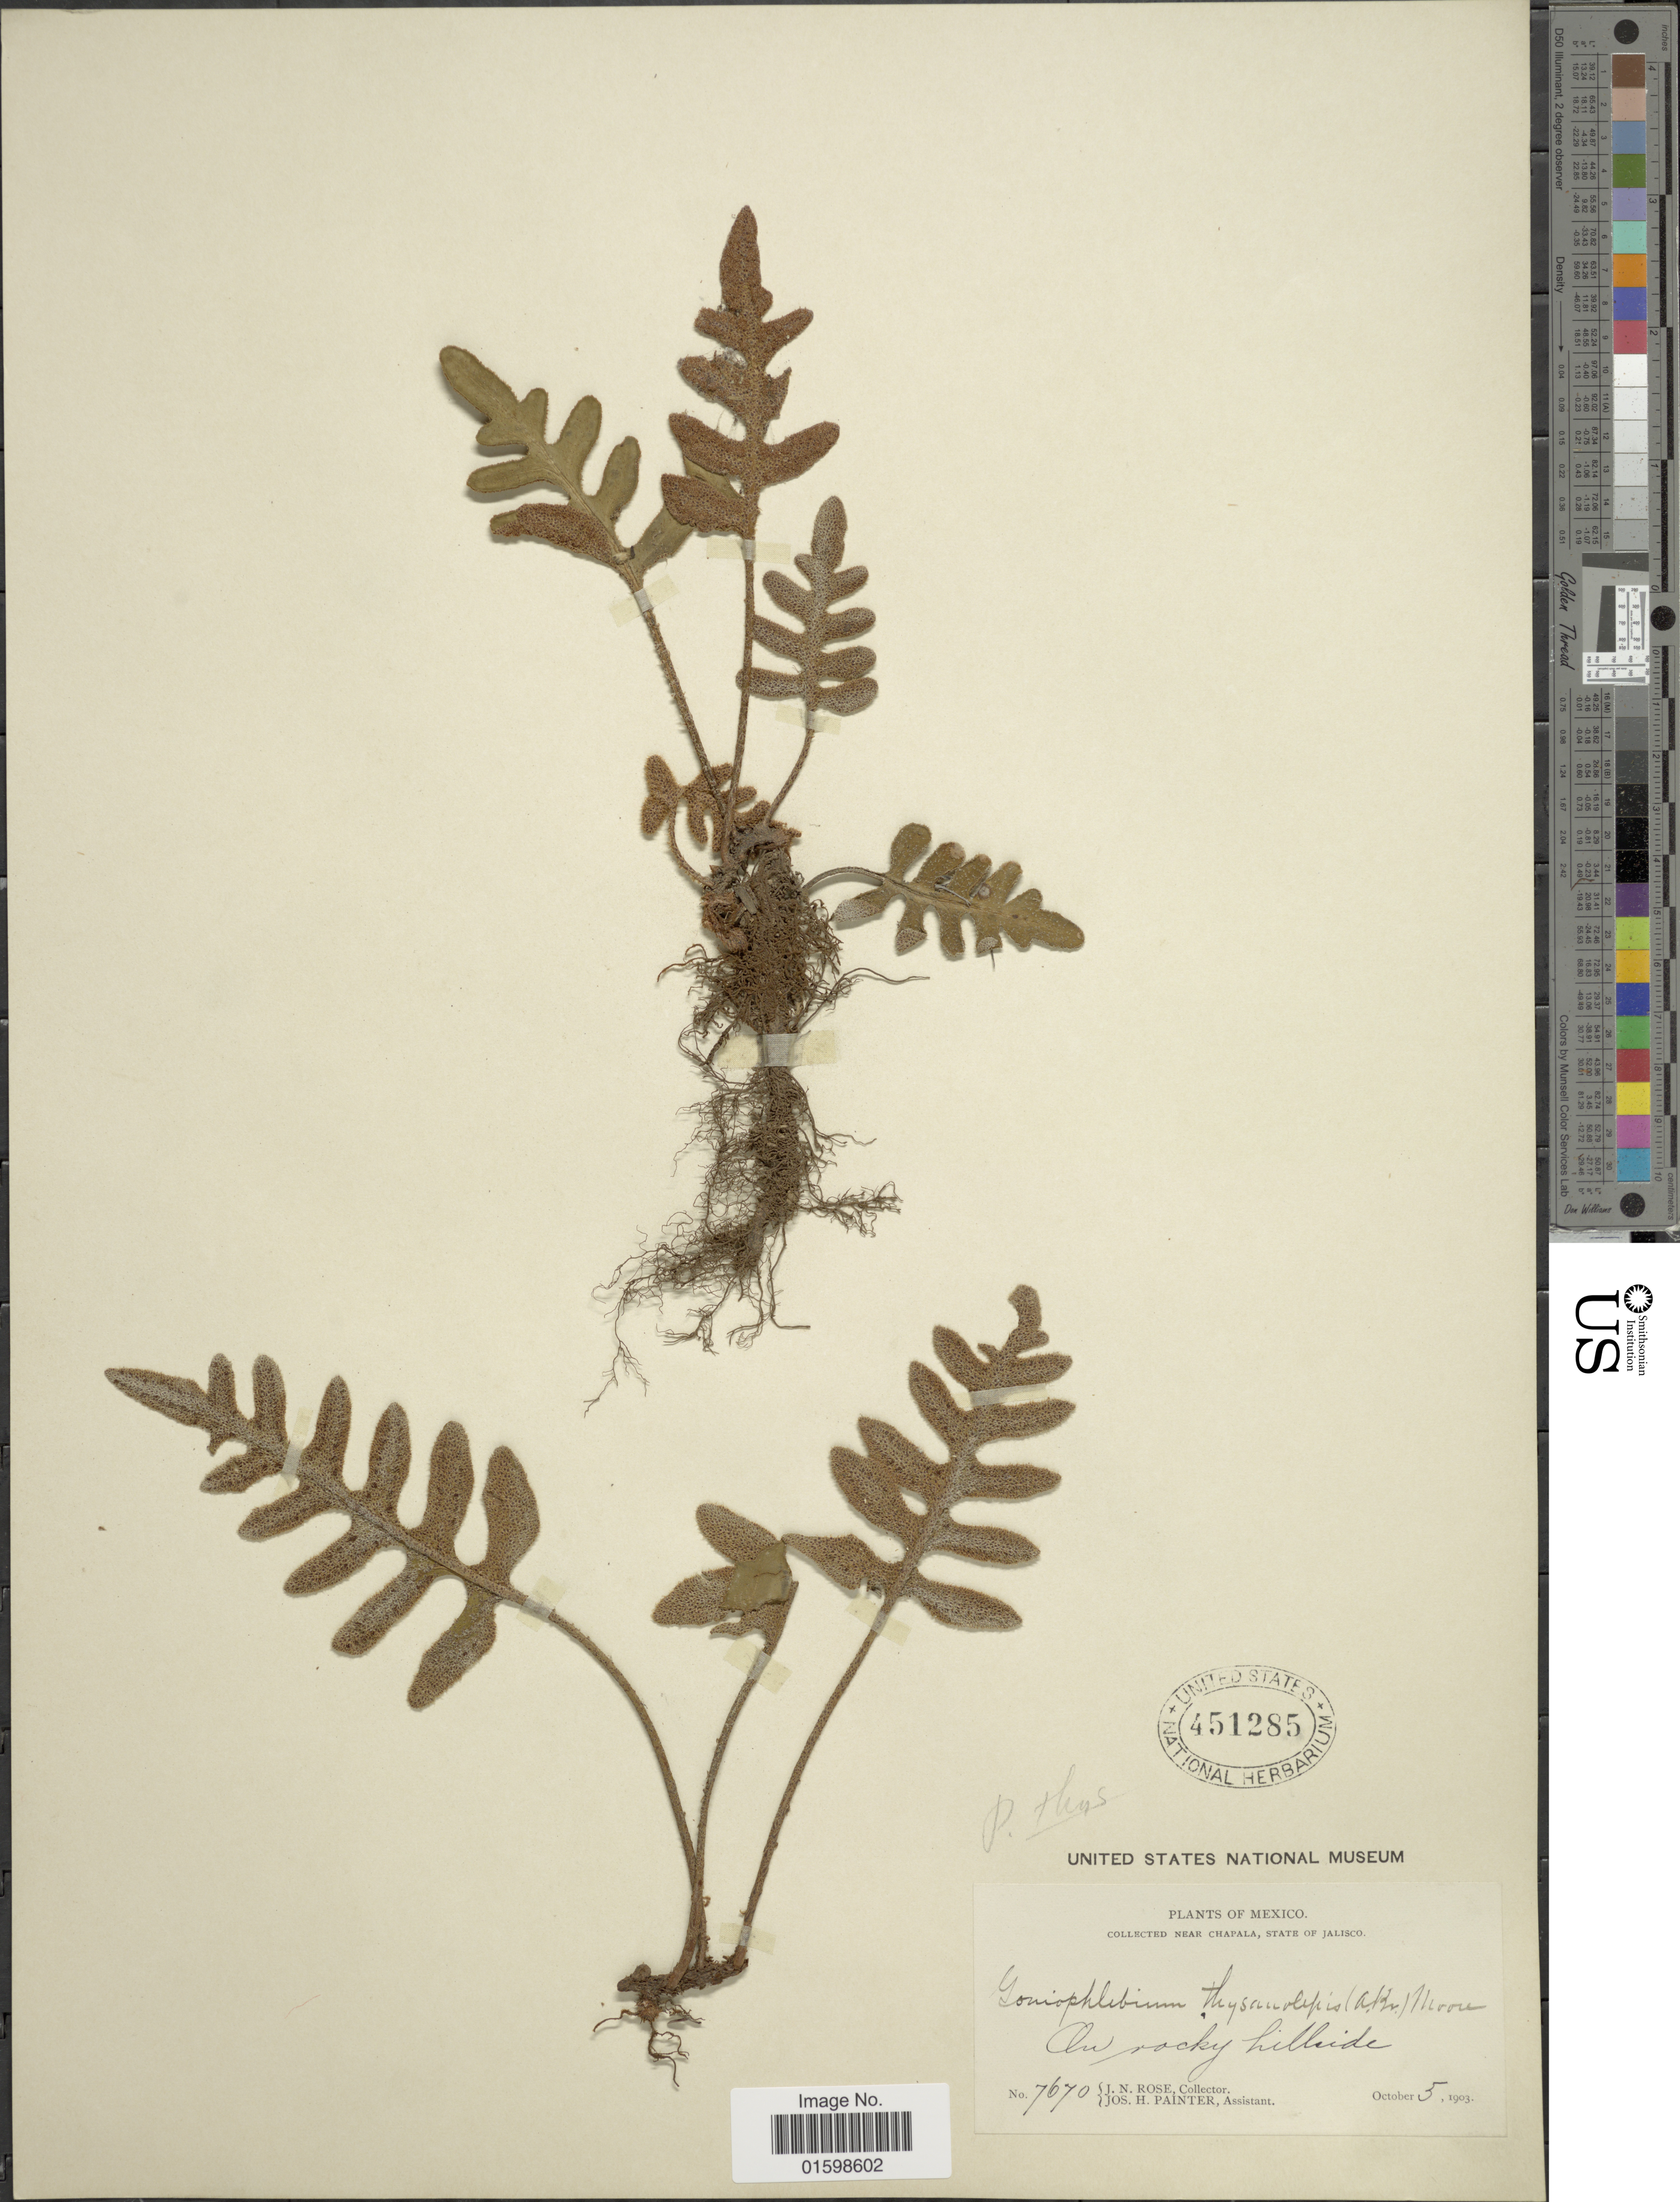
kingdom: Plantae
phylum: Tracheophyta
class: Polypodiopsida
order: Polypodiales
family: Polypodiaceae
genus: Pleopeltis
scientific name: Pleopeltis thyssanolepis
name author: (A. Braun ex Klotzsch) E.G. Andrews & Windham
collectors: J. N. Rose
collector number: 7670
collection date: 1903-10-05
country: Mexico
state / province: Jalisco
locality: Near Chapala, state of Jalisco, on rocky hillside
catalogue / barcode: US 451285